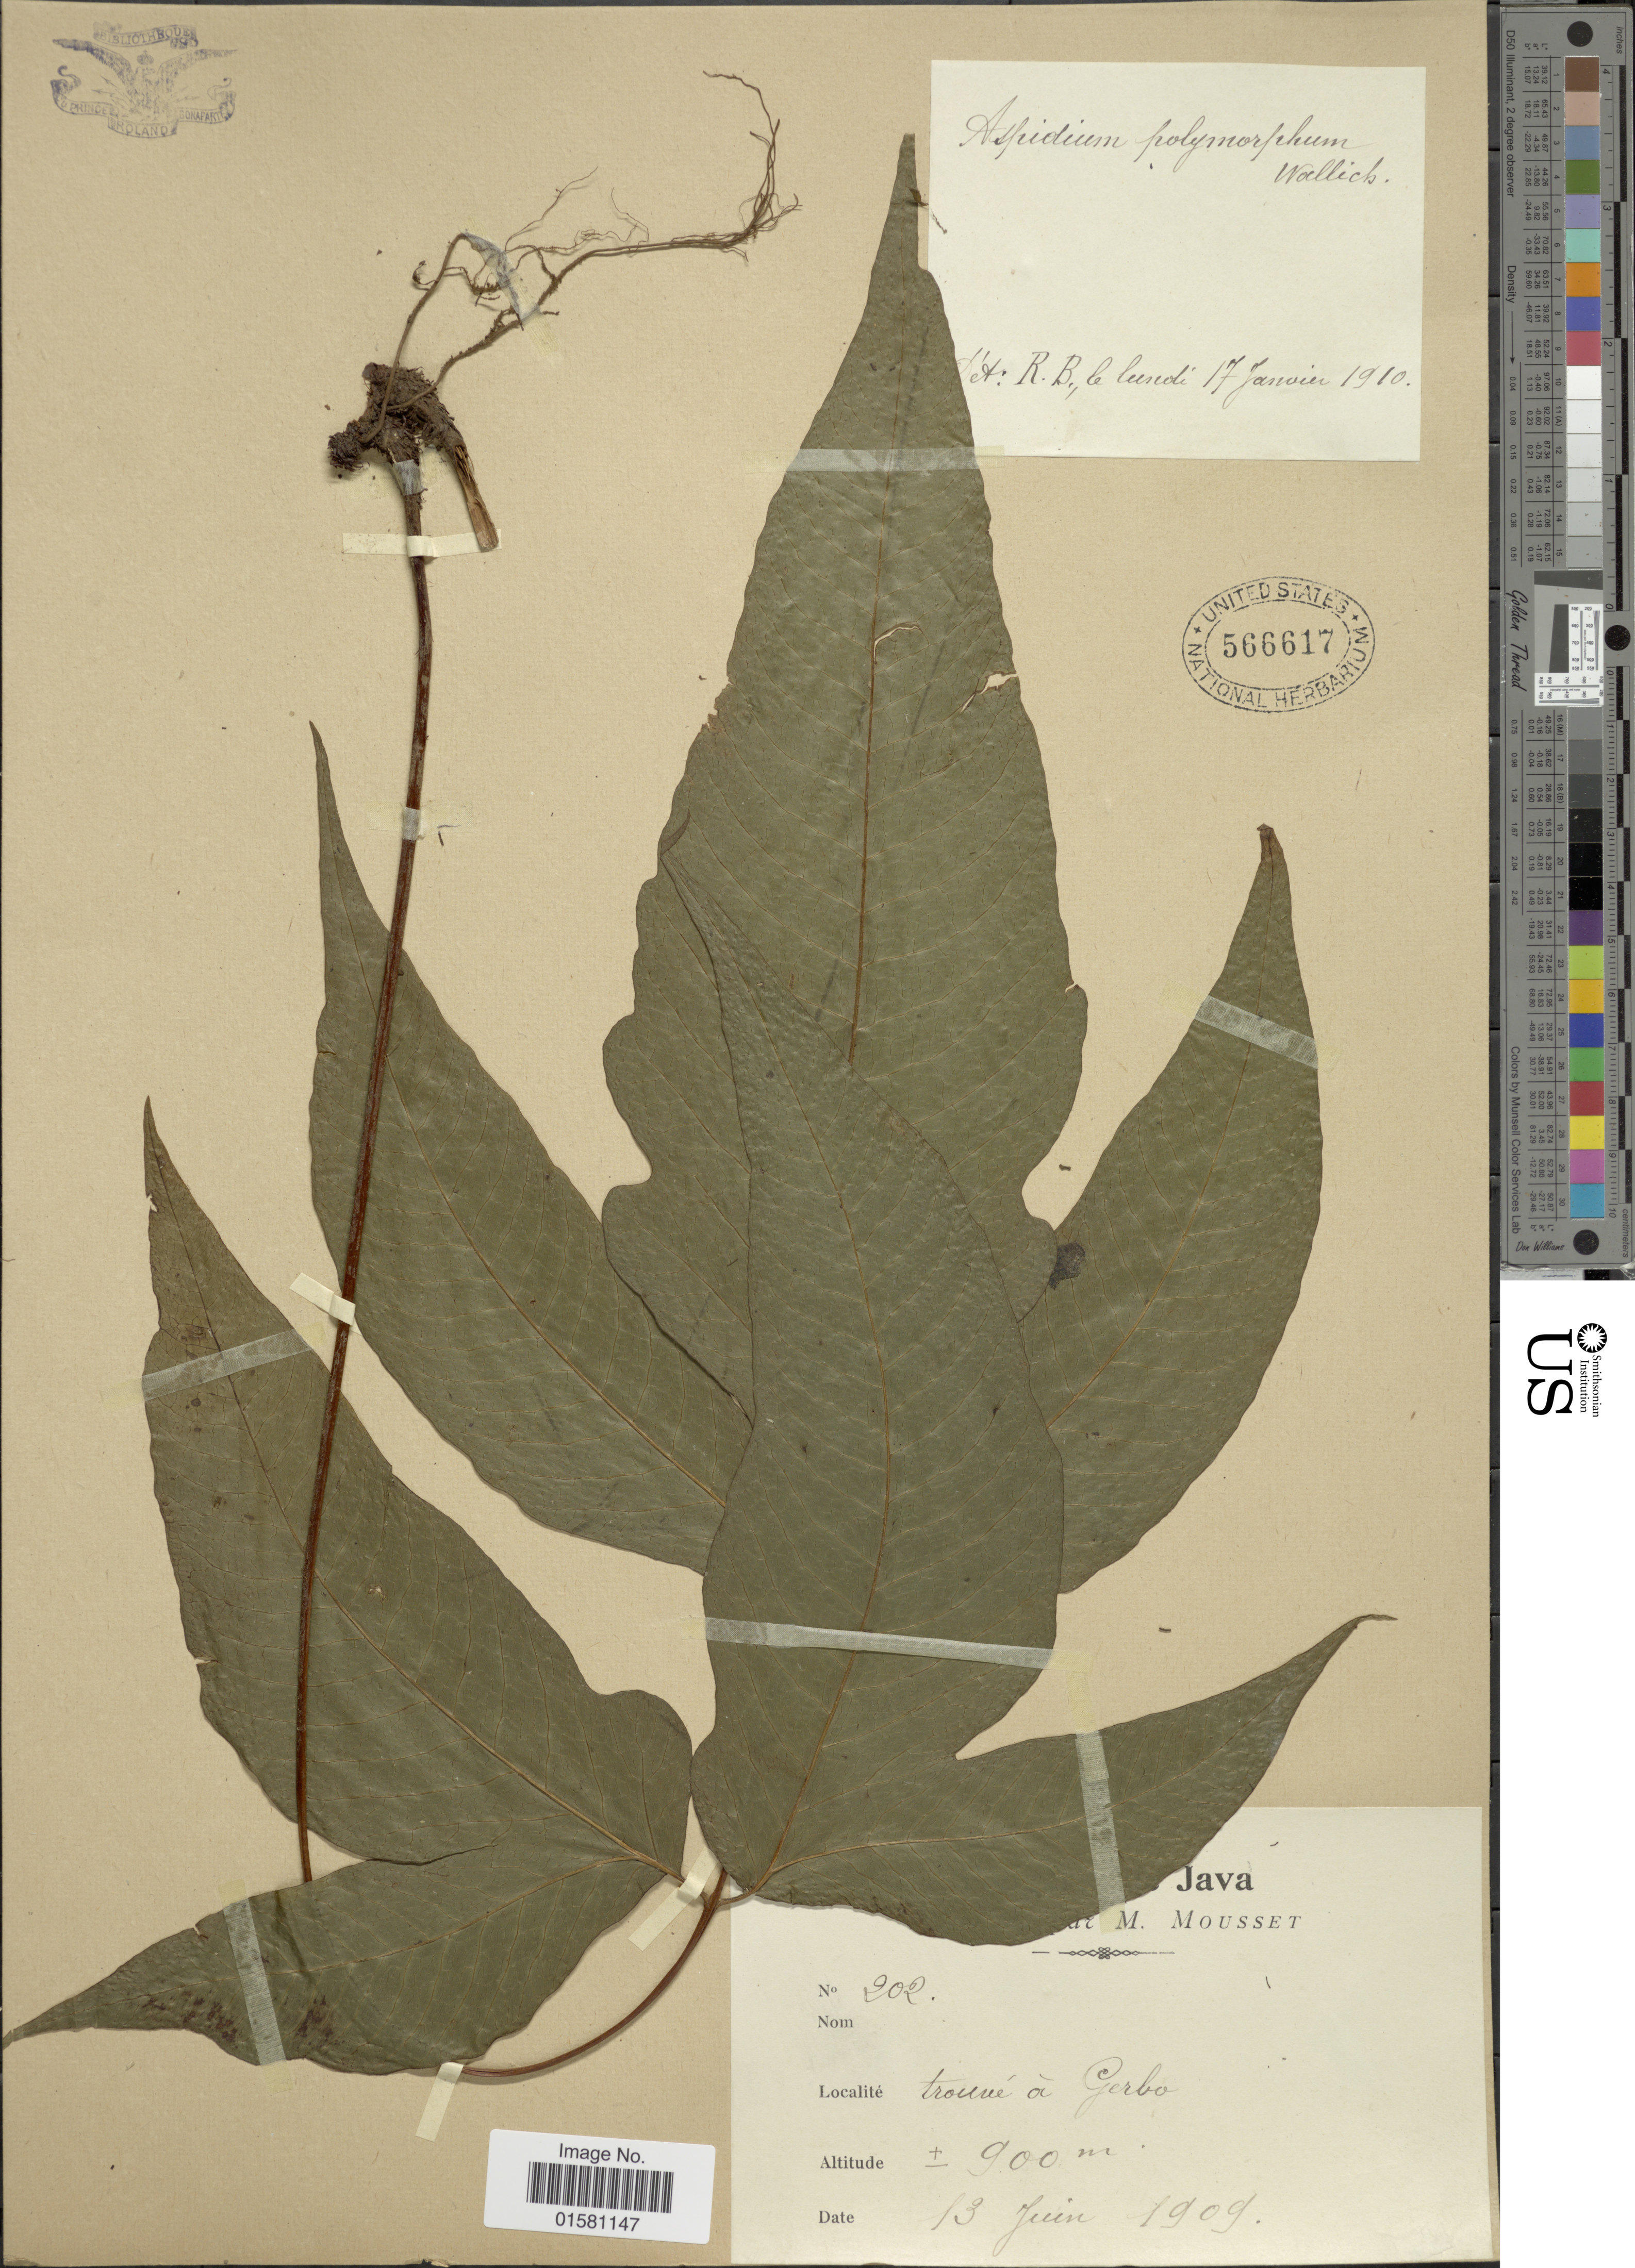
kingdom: Plantae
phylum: Tracheophyta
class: Polypodiopsida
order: Polypodiales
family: Tectariaceae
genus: Tectaria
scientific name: Tectaria polymorpha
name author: (Wall. ex Hook.) Copel.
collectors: M. Mousset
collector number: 202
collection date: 1909-06-13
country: Indonesia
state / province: Java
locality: Troune a Gerbo [interpreted]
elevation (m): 900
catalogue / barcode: US 566617